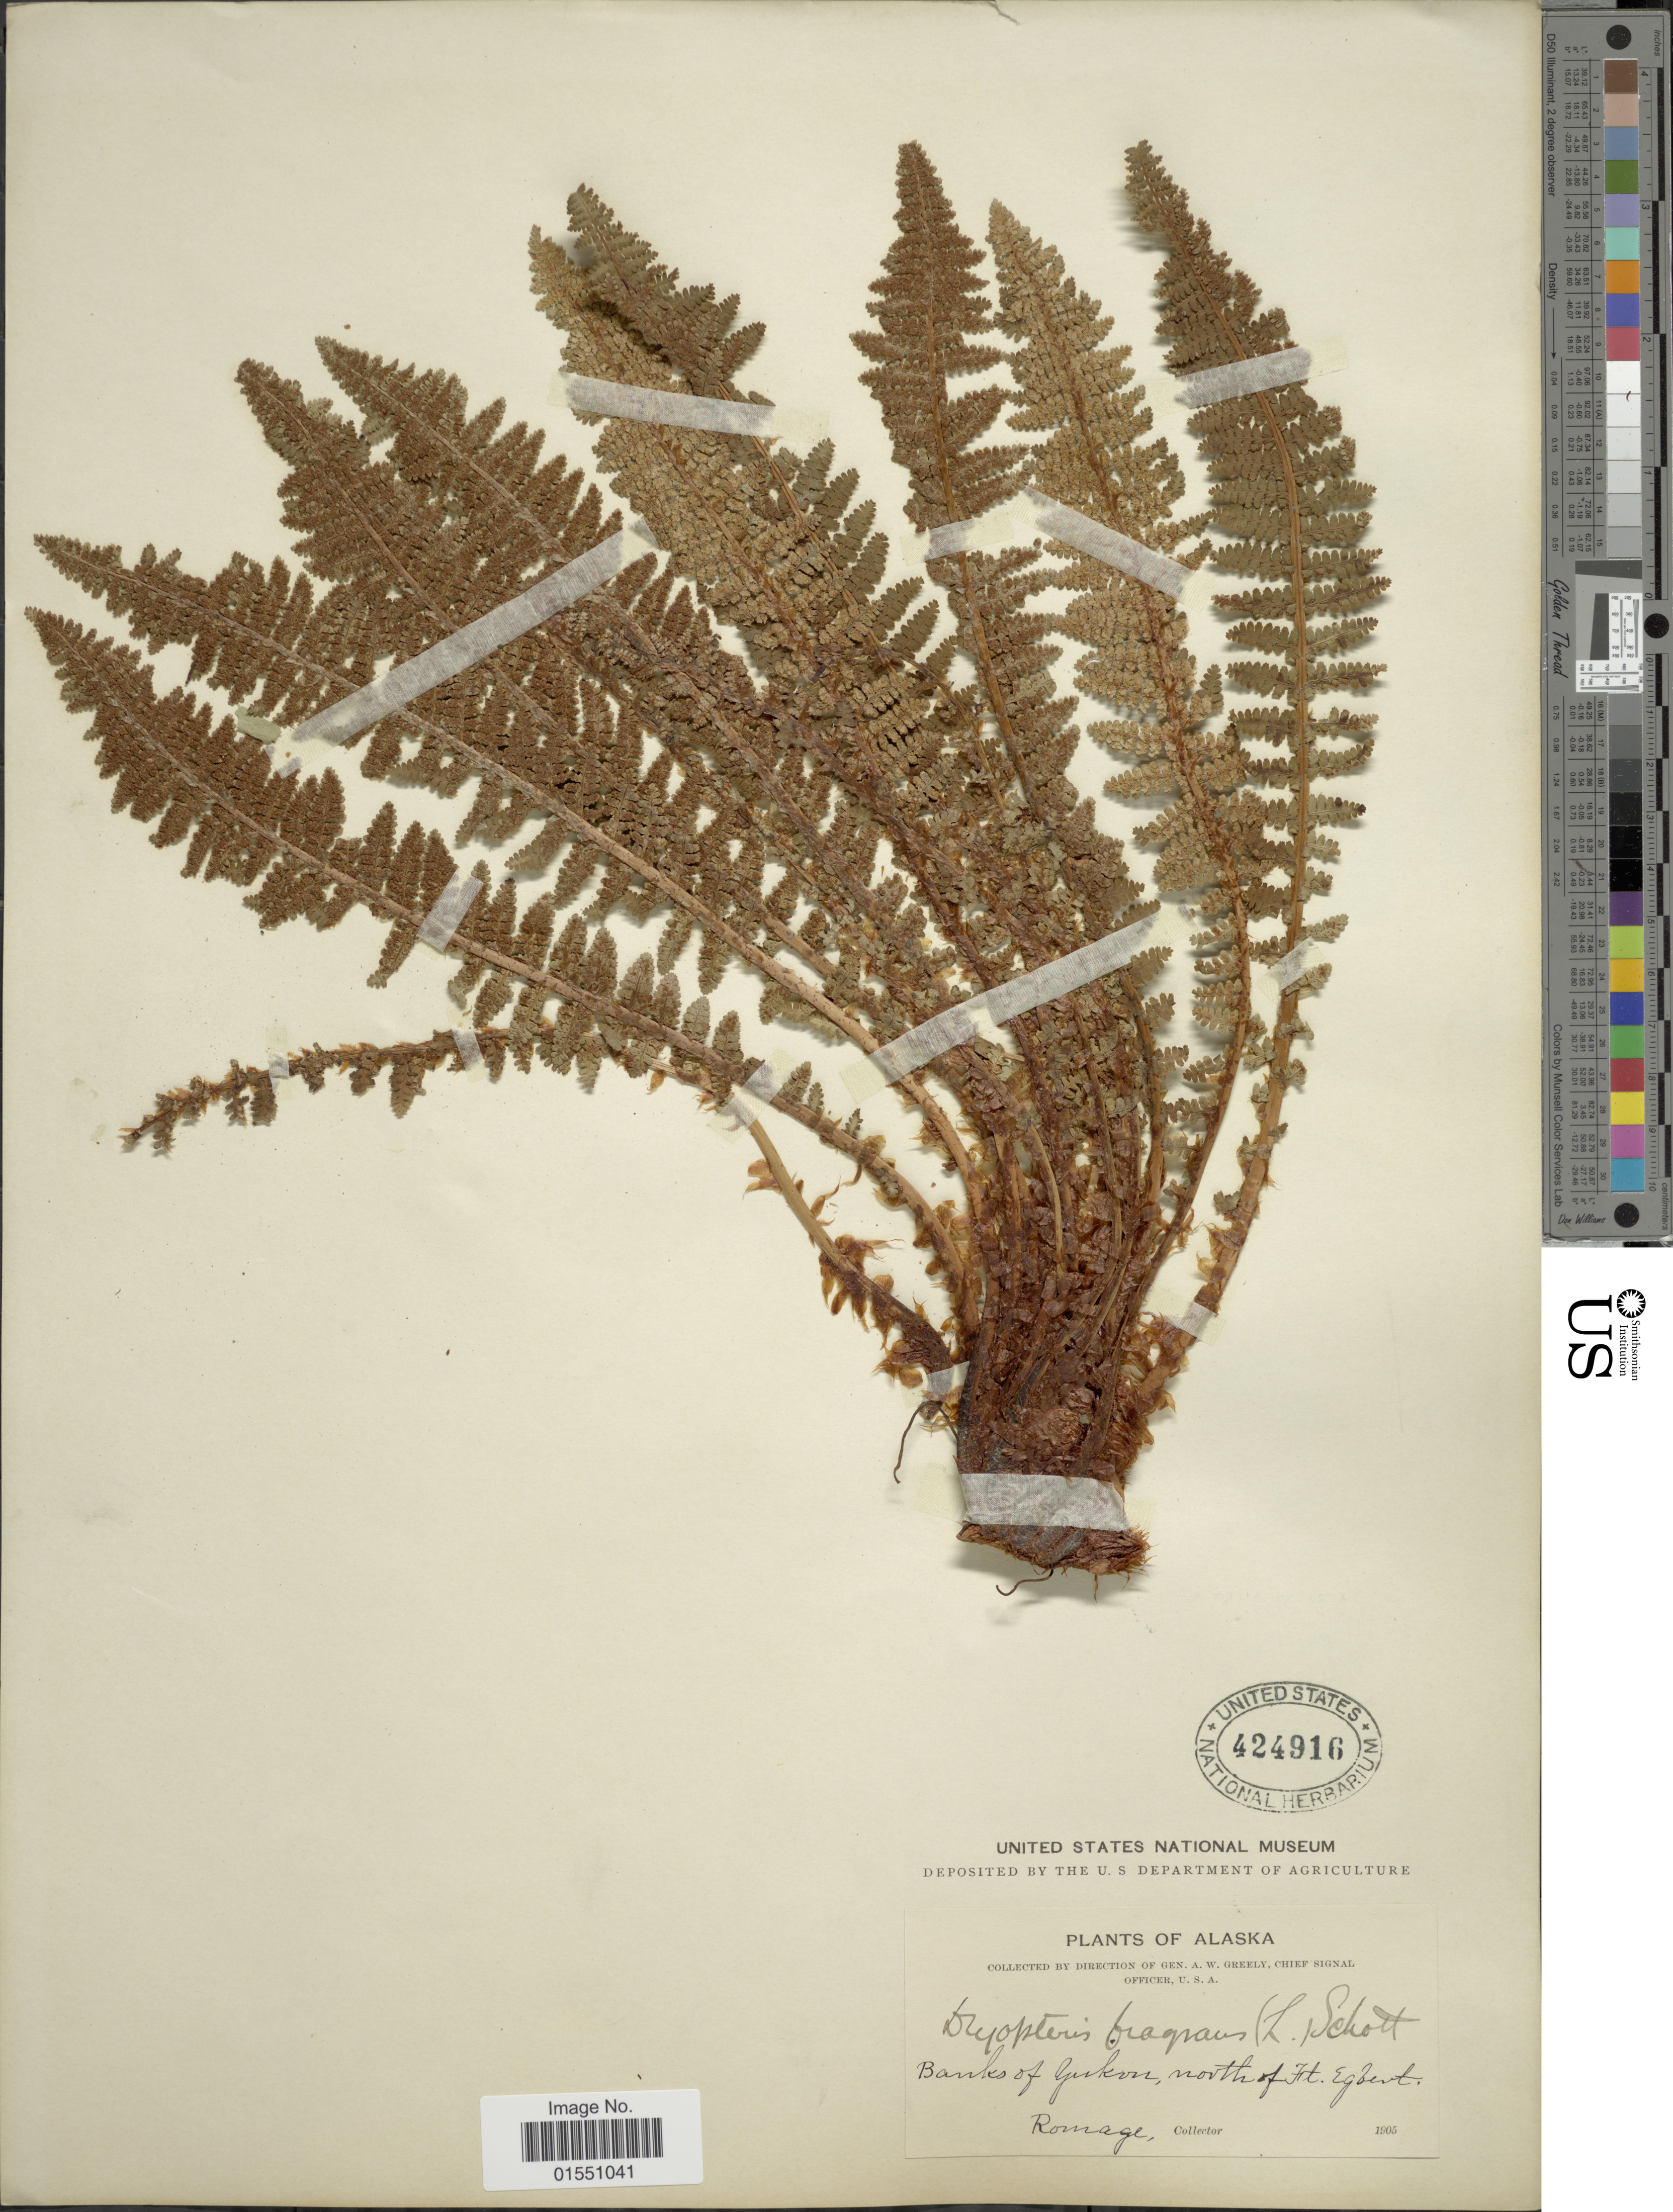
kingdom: Plantae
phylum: Tracheophyta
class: Polypodiopsida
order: Polypodiales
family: Dryopteridaceae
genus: Dryopteris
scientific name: Dryopteris fragrans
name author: (L.) Schott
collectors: A. Greely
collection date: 1905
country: United States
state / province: Alaska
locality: Banks of Yukon, north of Mt. Egbert. Romage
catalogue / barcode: US 424916